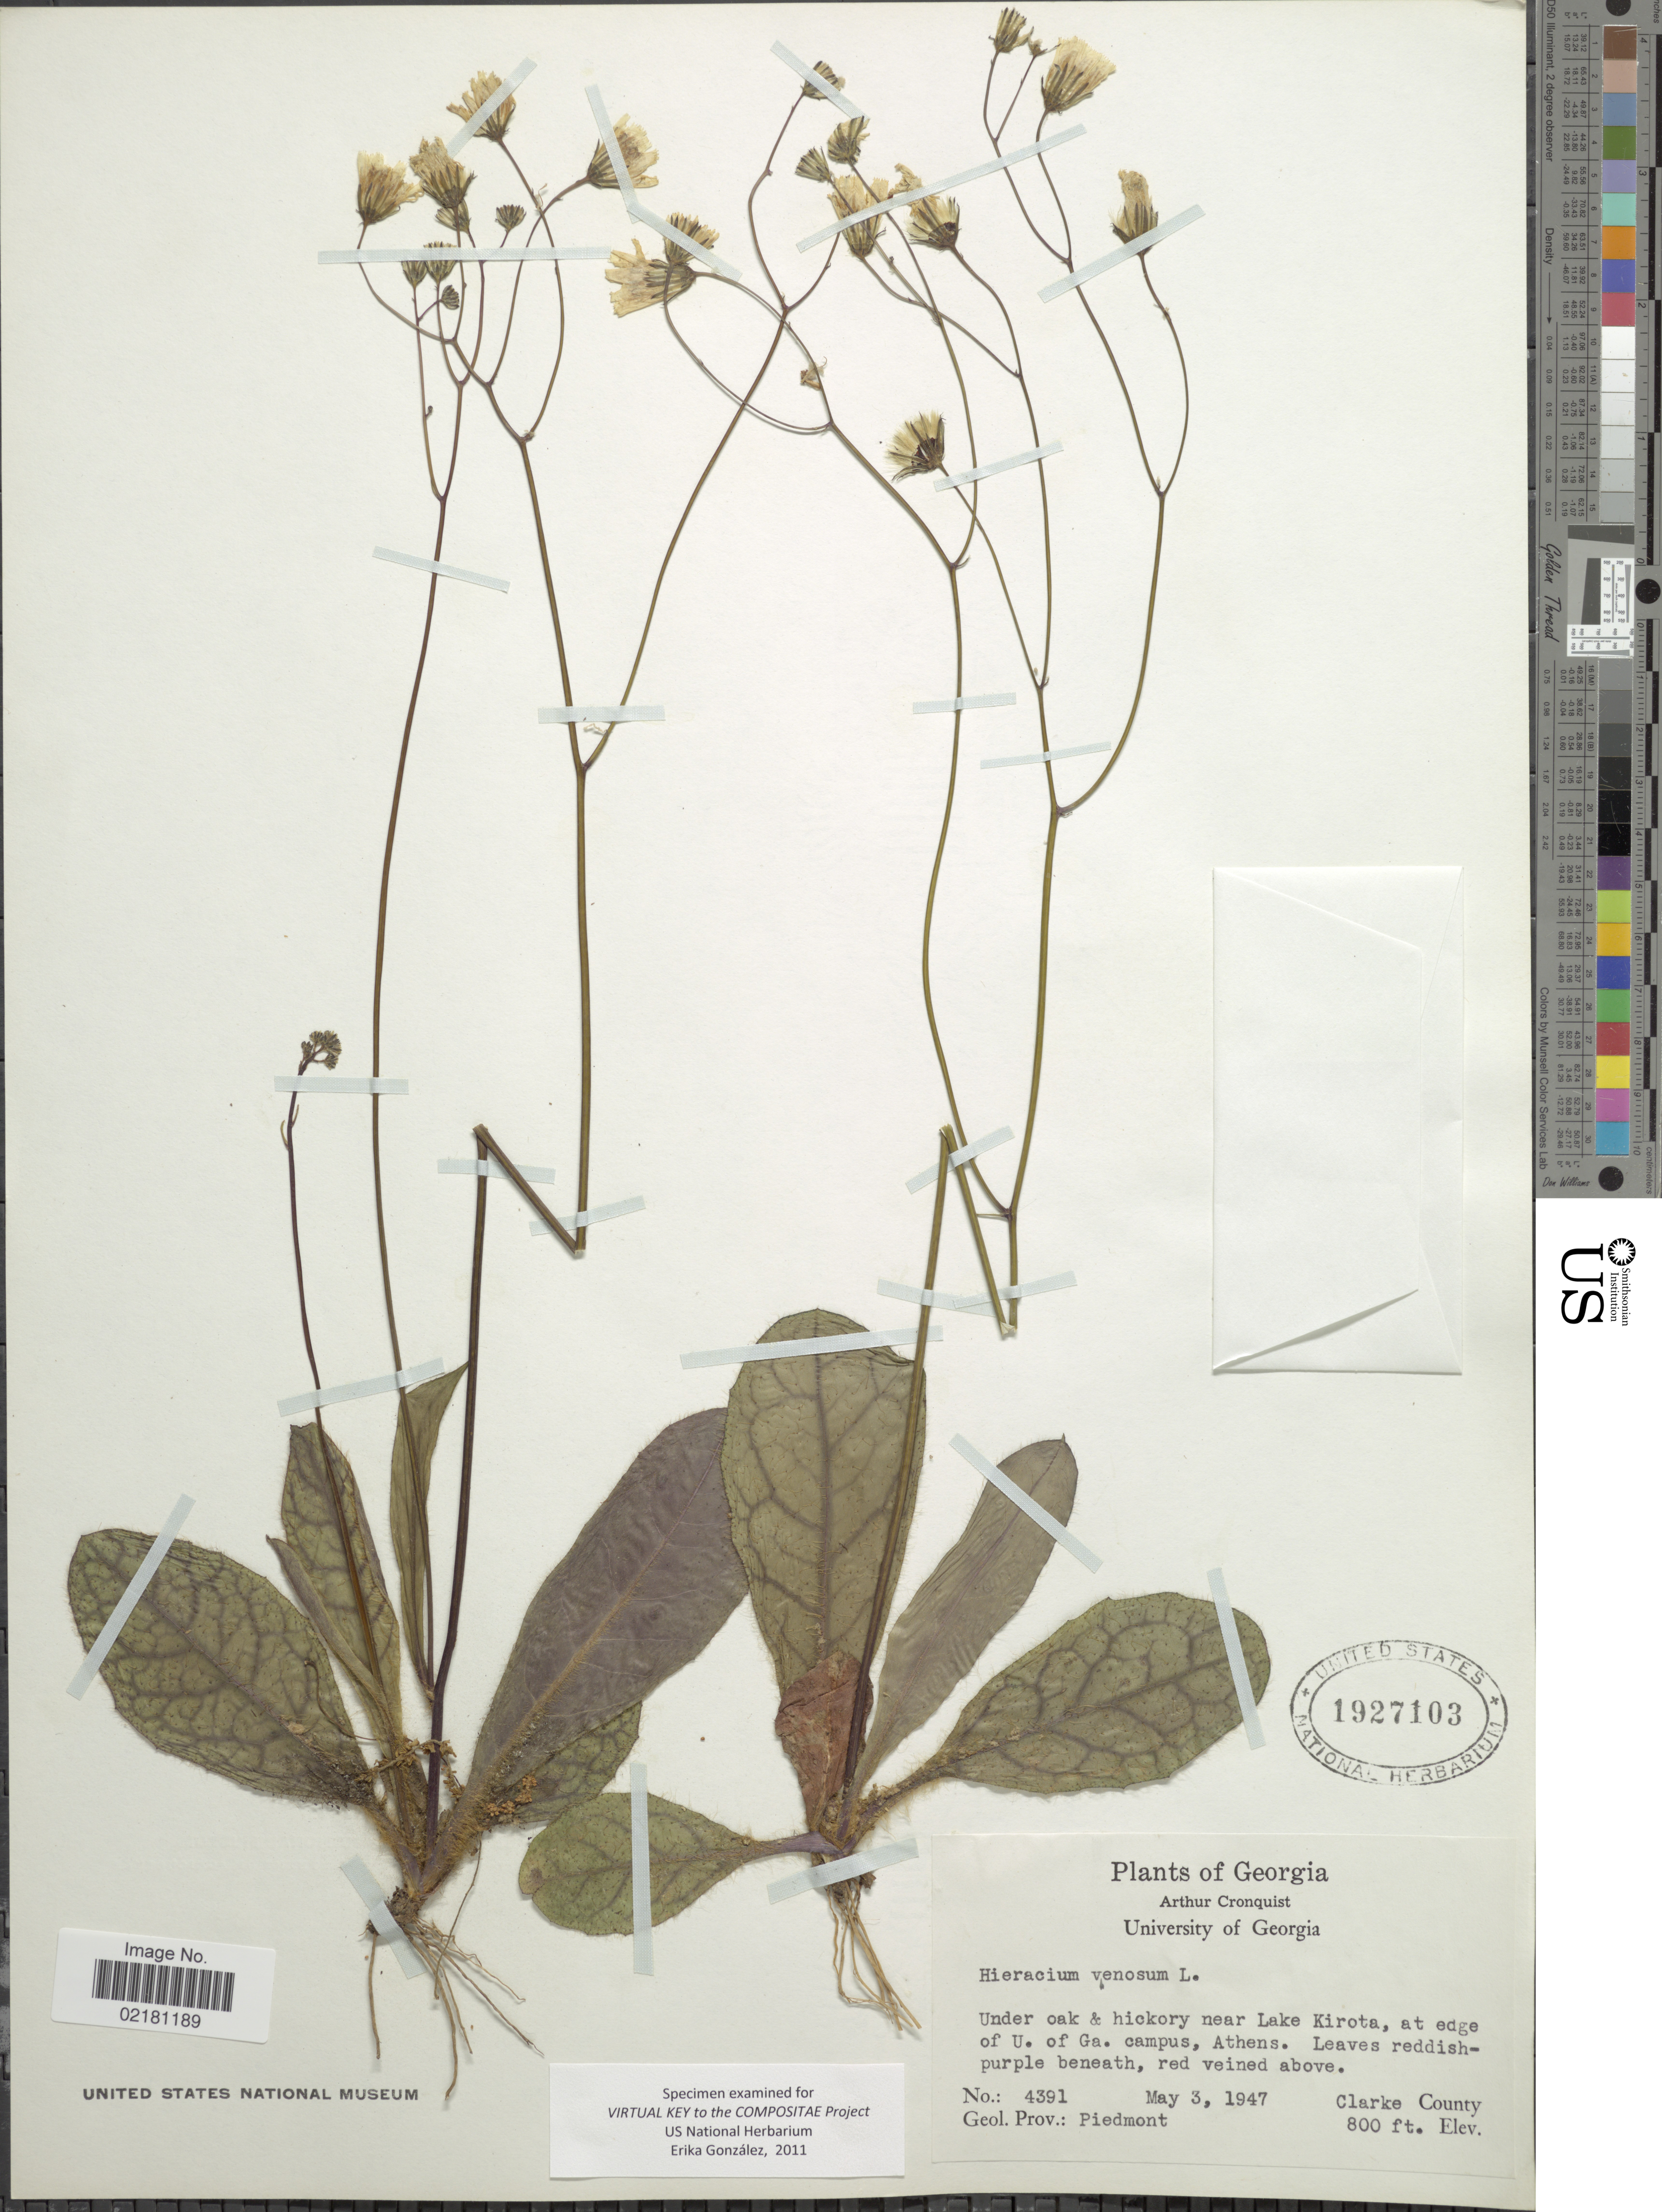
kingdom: Plantae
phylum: Tracheophyta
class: Magnoliopsida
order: Asterales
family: Asteraceae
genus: Hieracium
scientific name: Hieracium venosum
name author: L.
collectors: A. J. Cronquist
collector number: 4391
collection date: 1947-05-03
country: United States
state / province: Georgia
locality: Under oak & hickory near Lake Kirota, at edge of U. of Ga. campus, Athens. Clarke County. Geol. Prov.: Piedmont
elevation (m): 244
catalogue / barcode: US 1927103